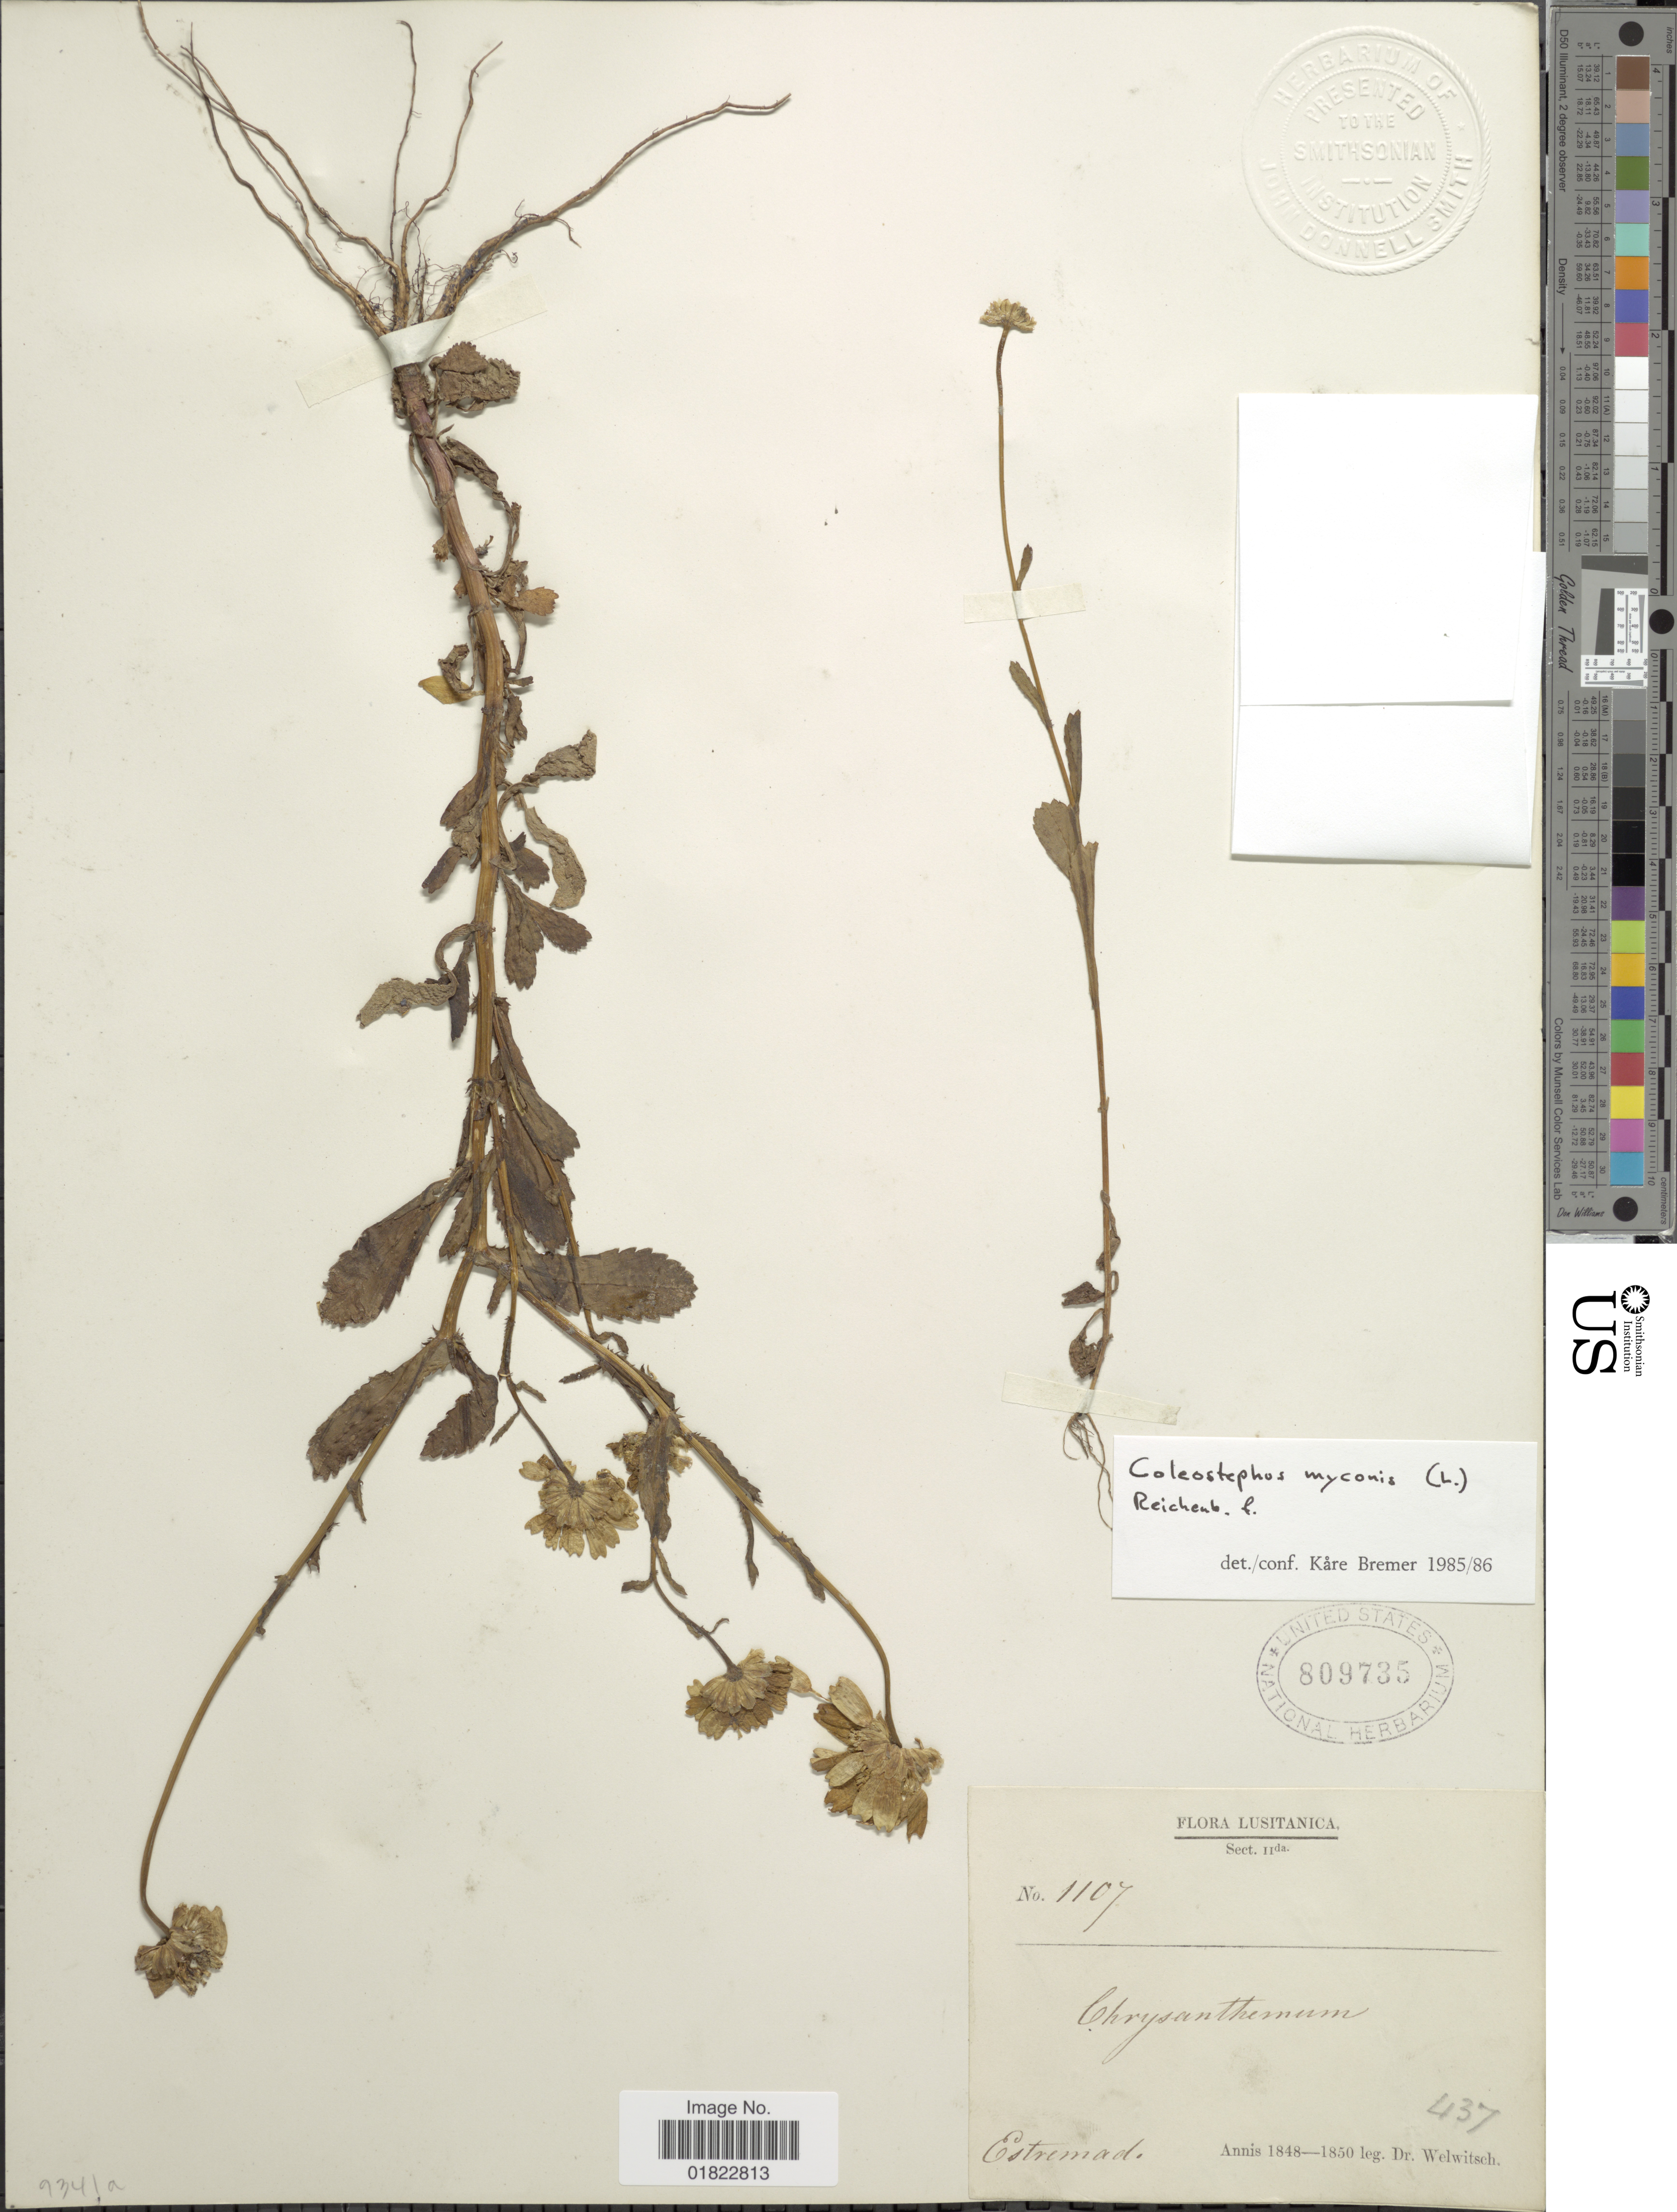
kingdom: Plantae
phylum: Tracheophyta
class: Magnoliopsida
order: Asterales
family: Asteraceae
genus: Coleostephus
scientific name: Coleostephus myconis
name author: (L.) Cass.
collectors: -. Welwitsch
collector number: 1107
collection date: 1848/1850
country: Portugal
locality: Estremad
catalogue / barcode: US 809735